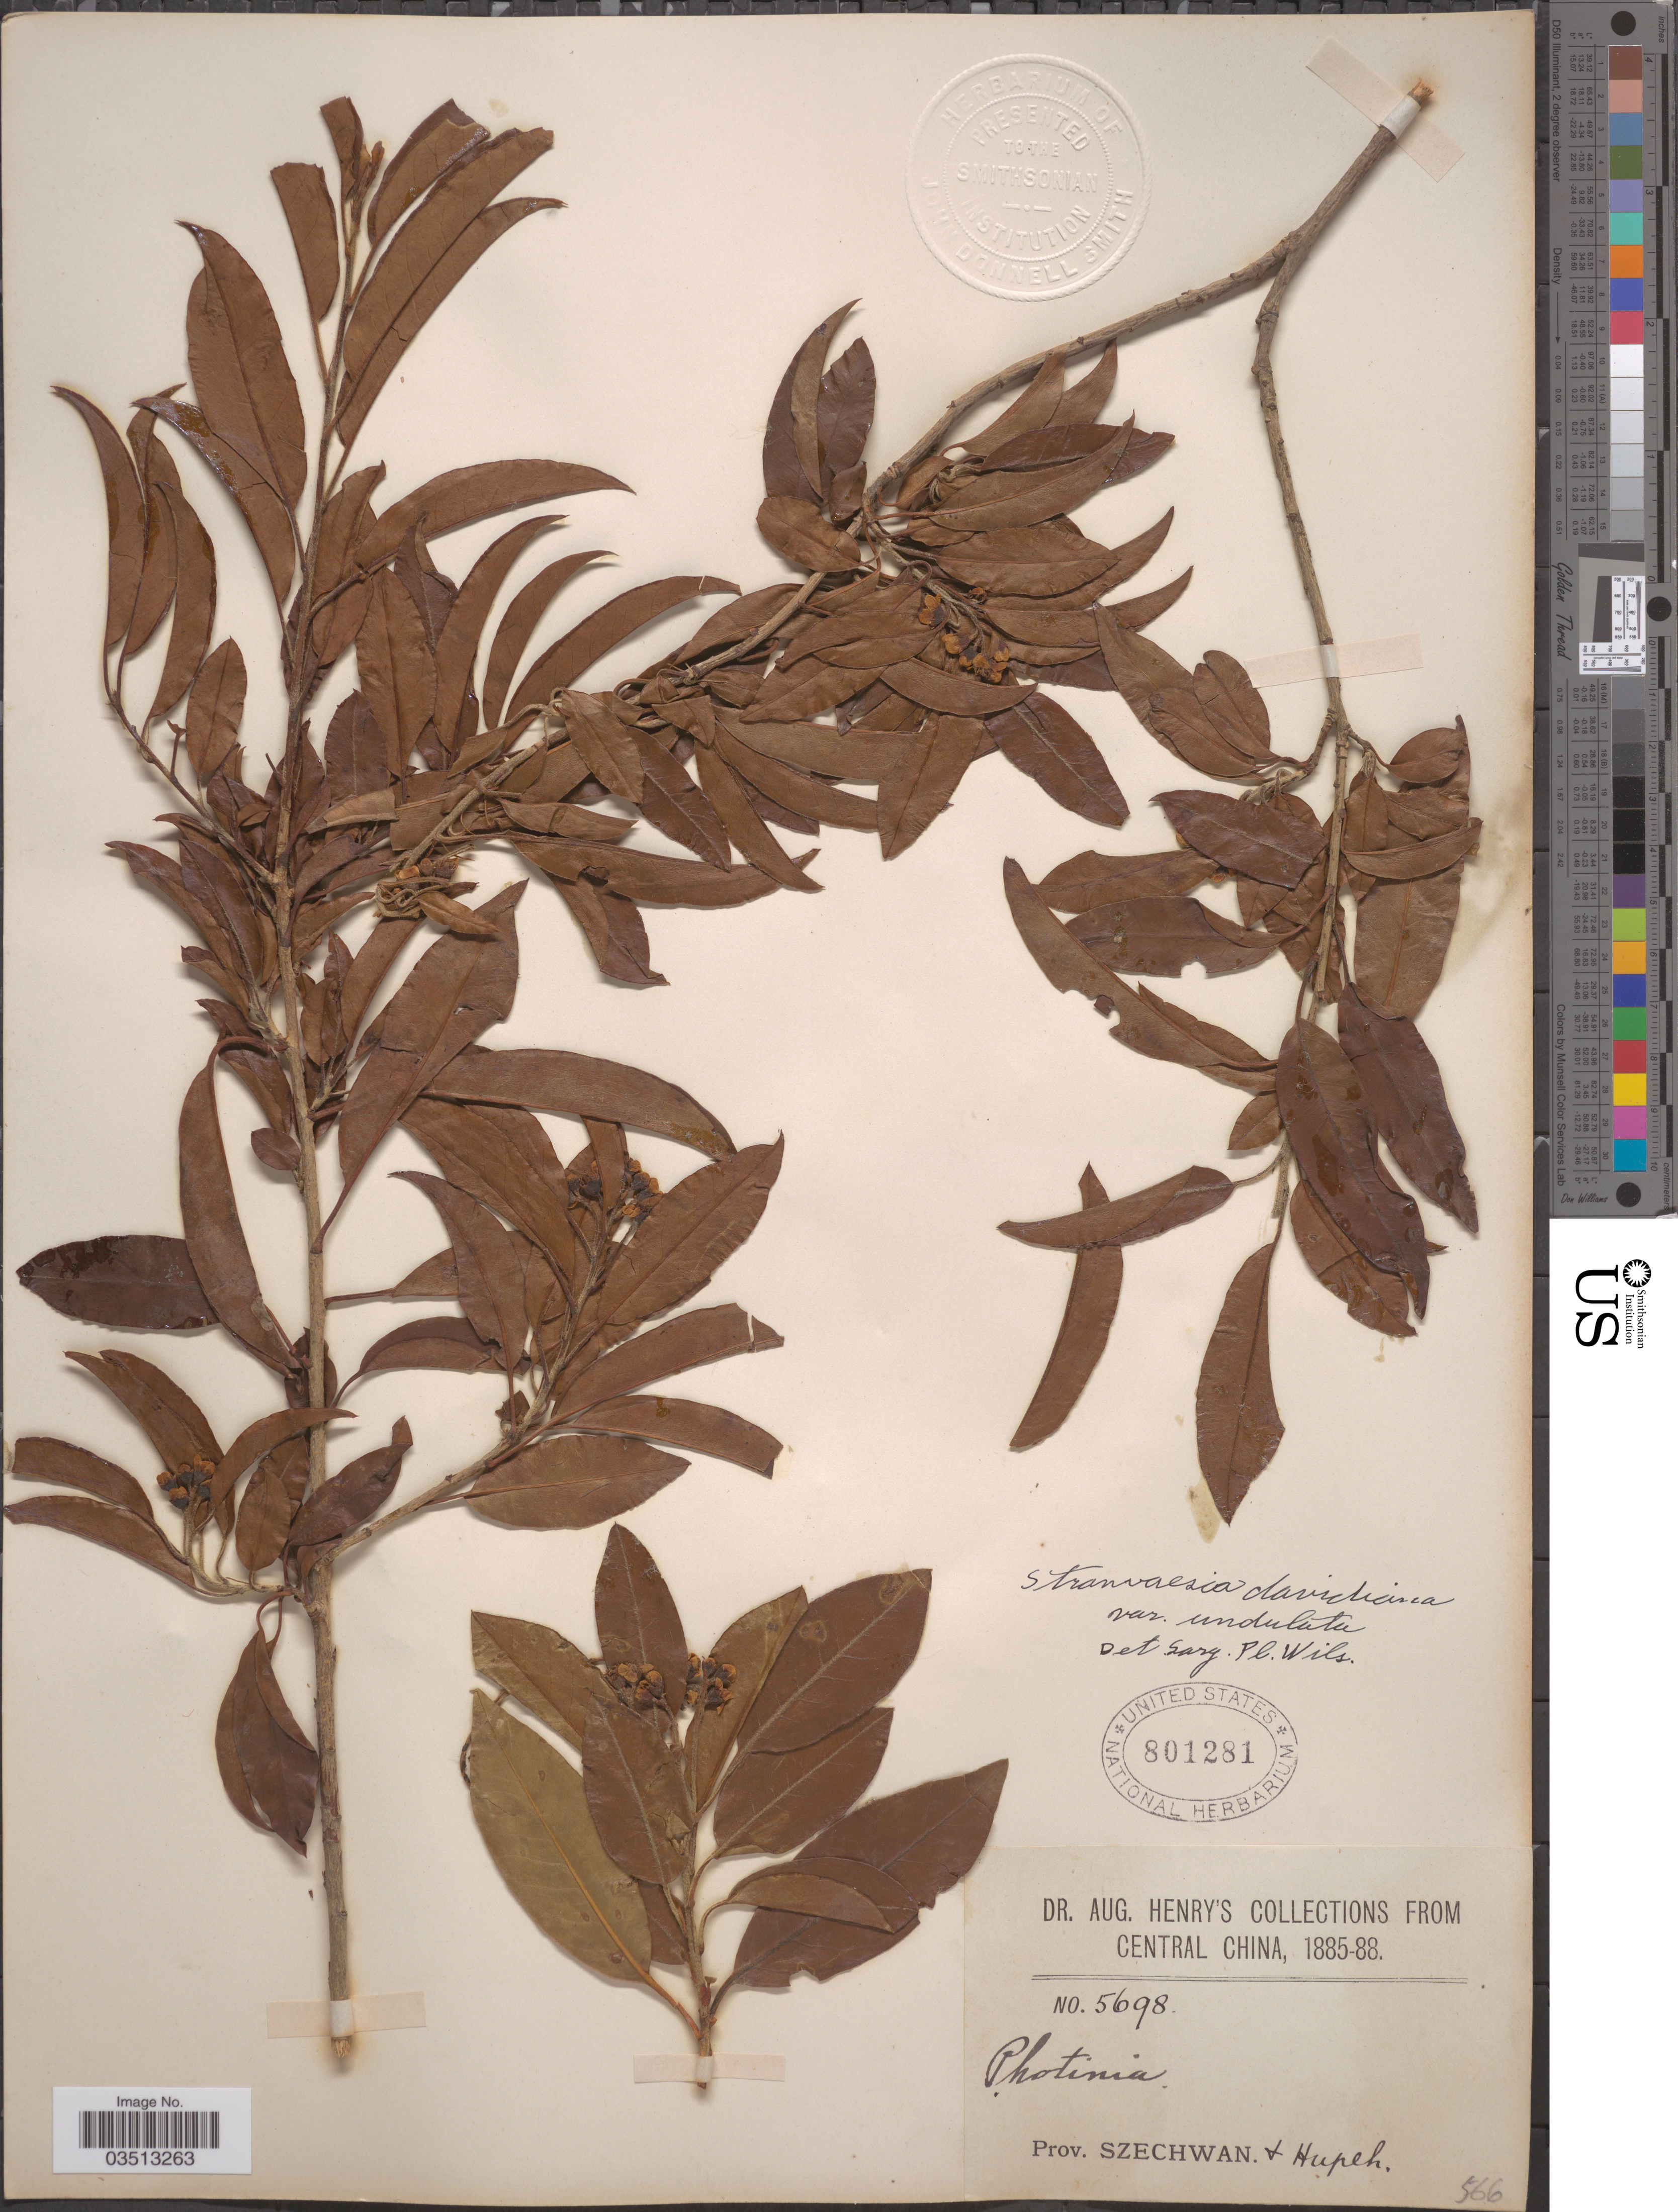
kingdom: Plantae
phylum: Tracheophyta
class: Magnoliopsida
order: Rosales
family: Rosaceae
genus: Stranvaesia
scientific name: Stranvaesia davidiana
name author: Decne.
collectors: A. Henry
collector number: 5698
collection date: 1885/1888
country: China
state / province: Sichuan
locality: Central China. Prov. Szechwan.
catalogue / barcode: US 801281